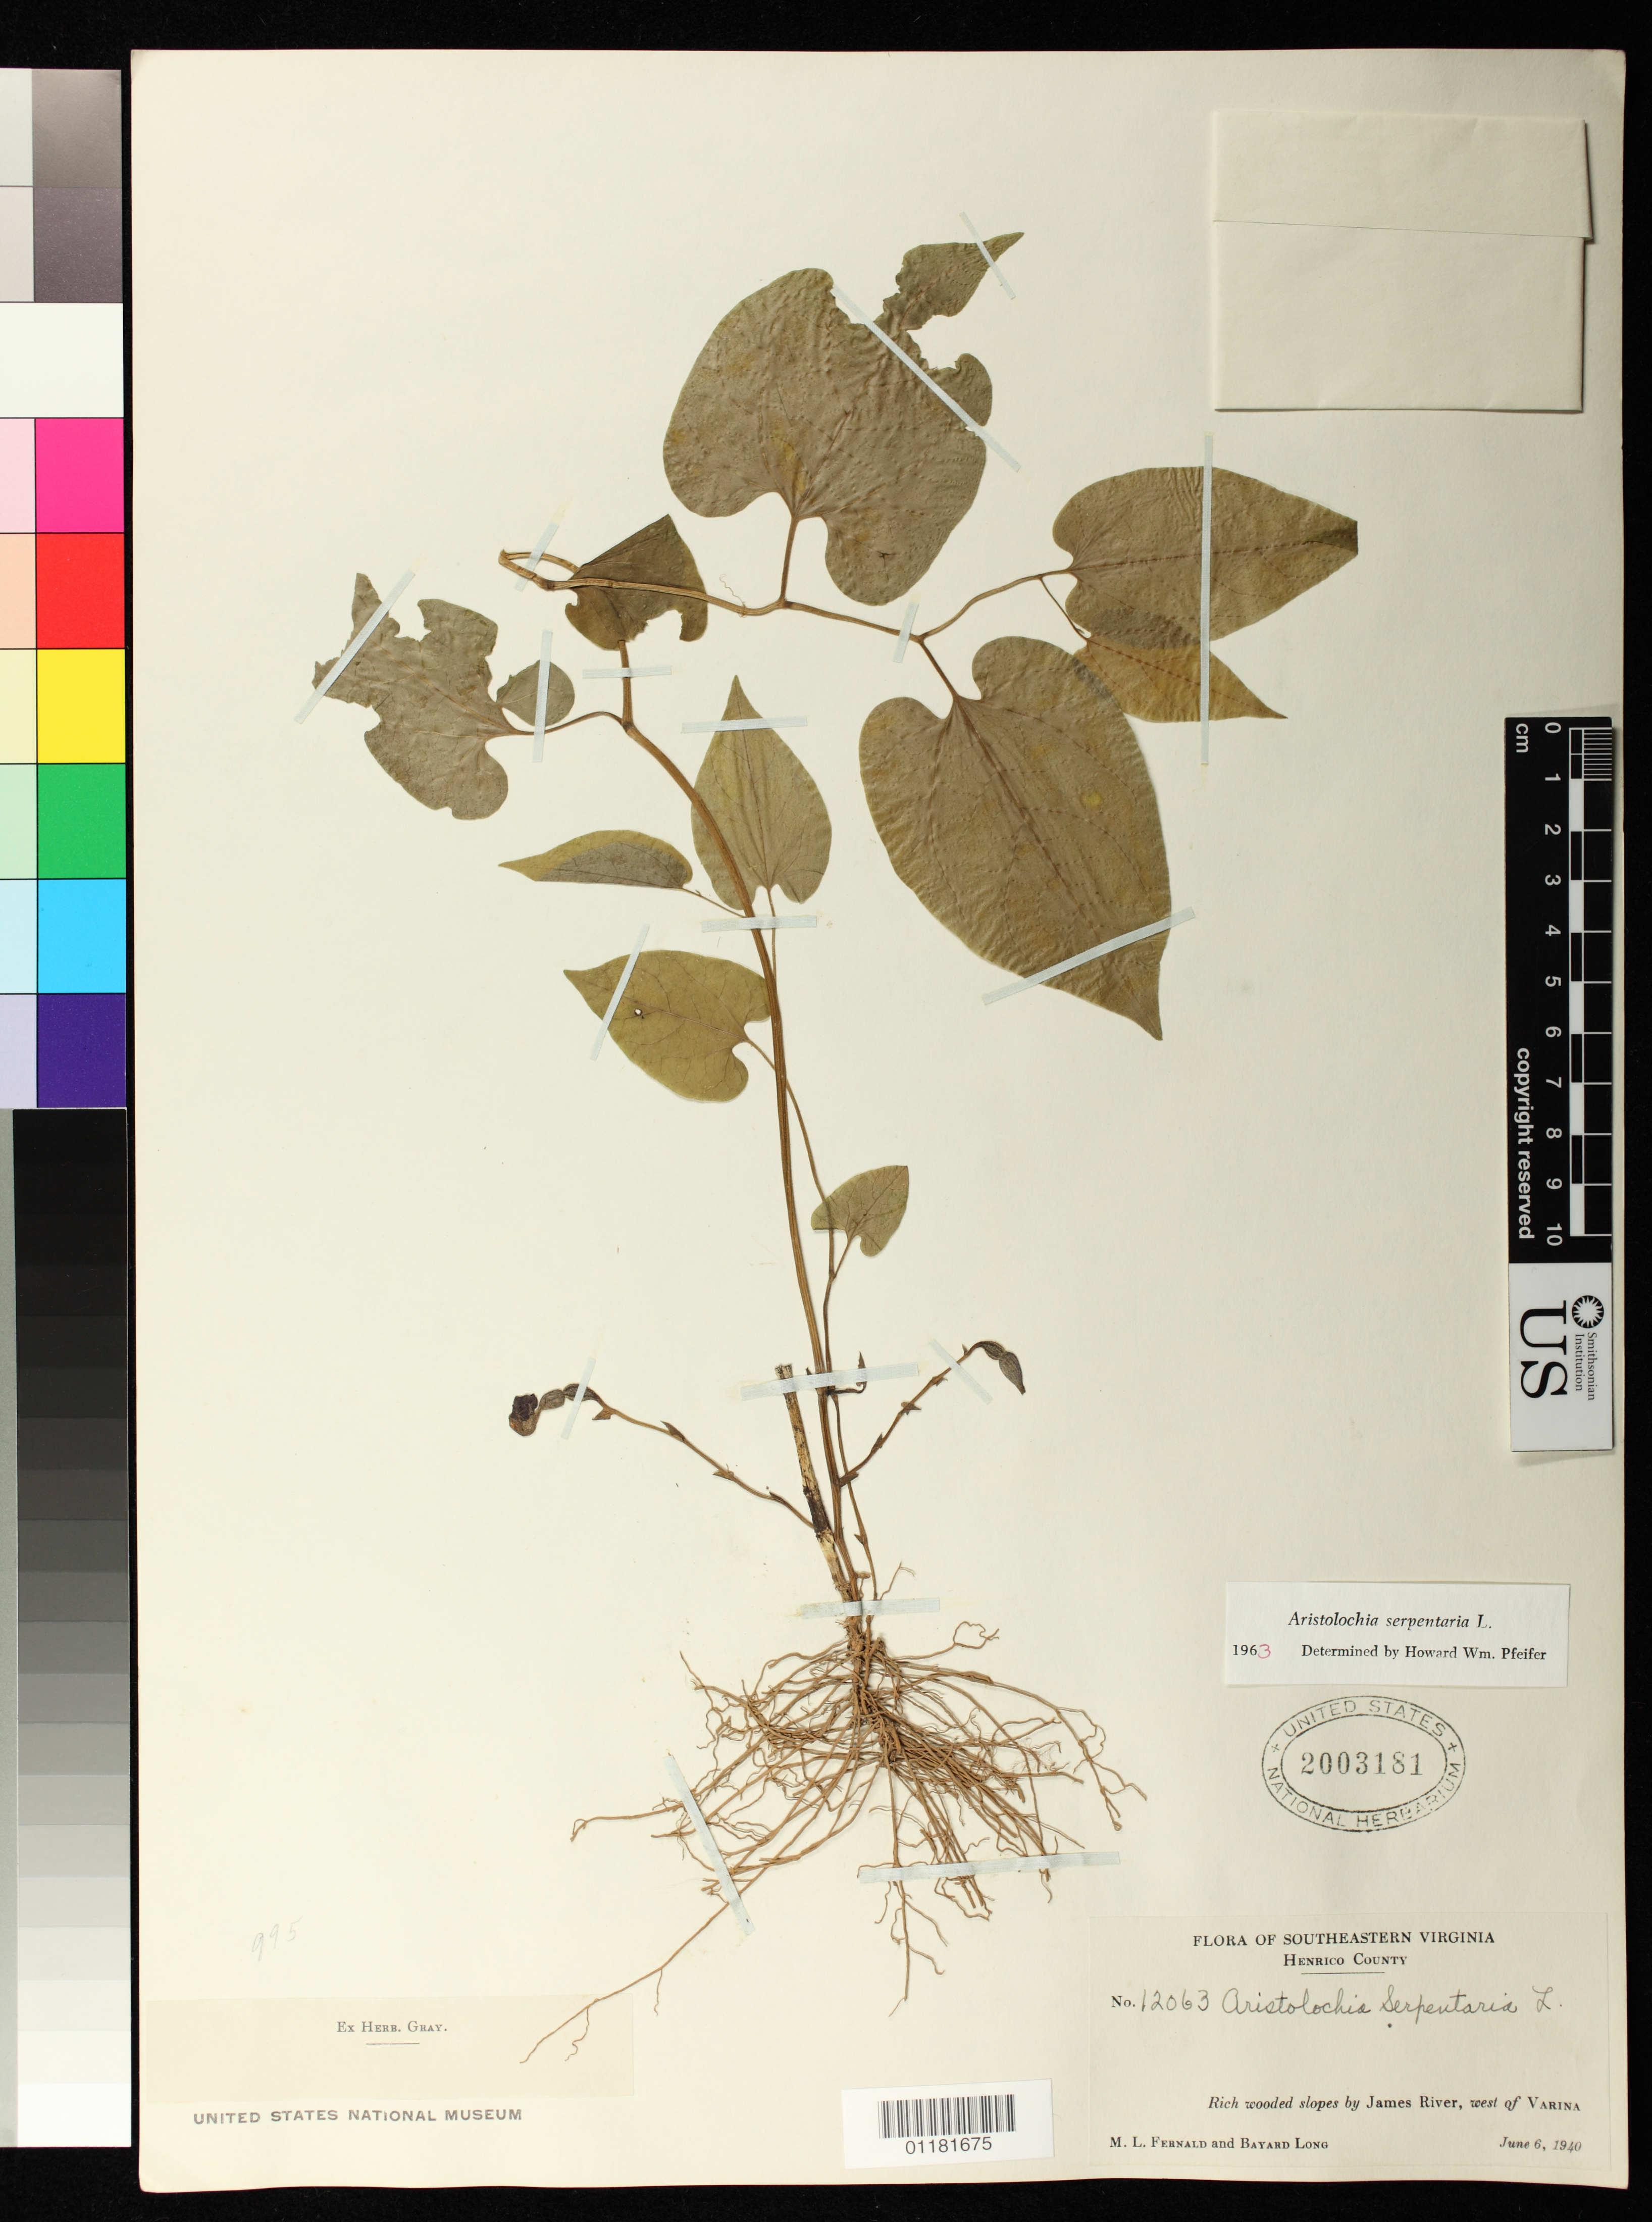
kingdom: Plantae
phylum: Tracheophyta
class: Magnoliopsida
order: Piperales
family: Aristolochiaceae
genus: Aristolochia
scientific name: Aristolochia serpentaria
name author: L.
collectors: M. L. Fernald & B. H. Long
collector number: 12063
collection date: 1940-06-06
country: United States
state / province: Virginia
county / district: Henrico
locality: Slopes of James River, west of Varina, Henrico Country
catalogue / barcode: US 2003181